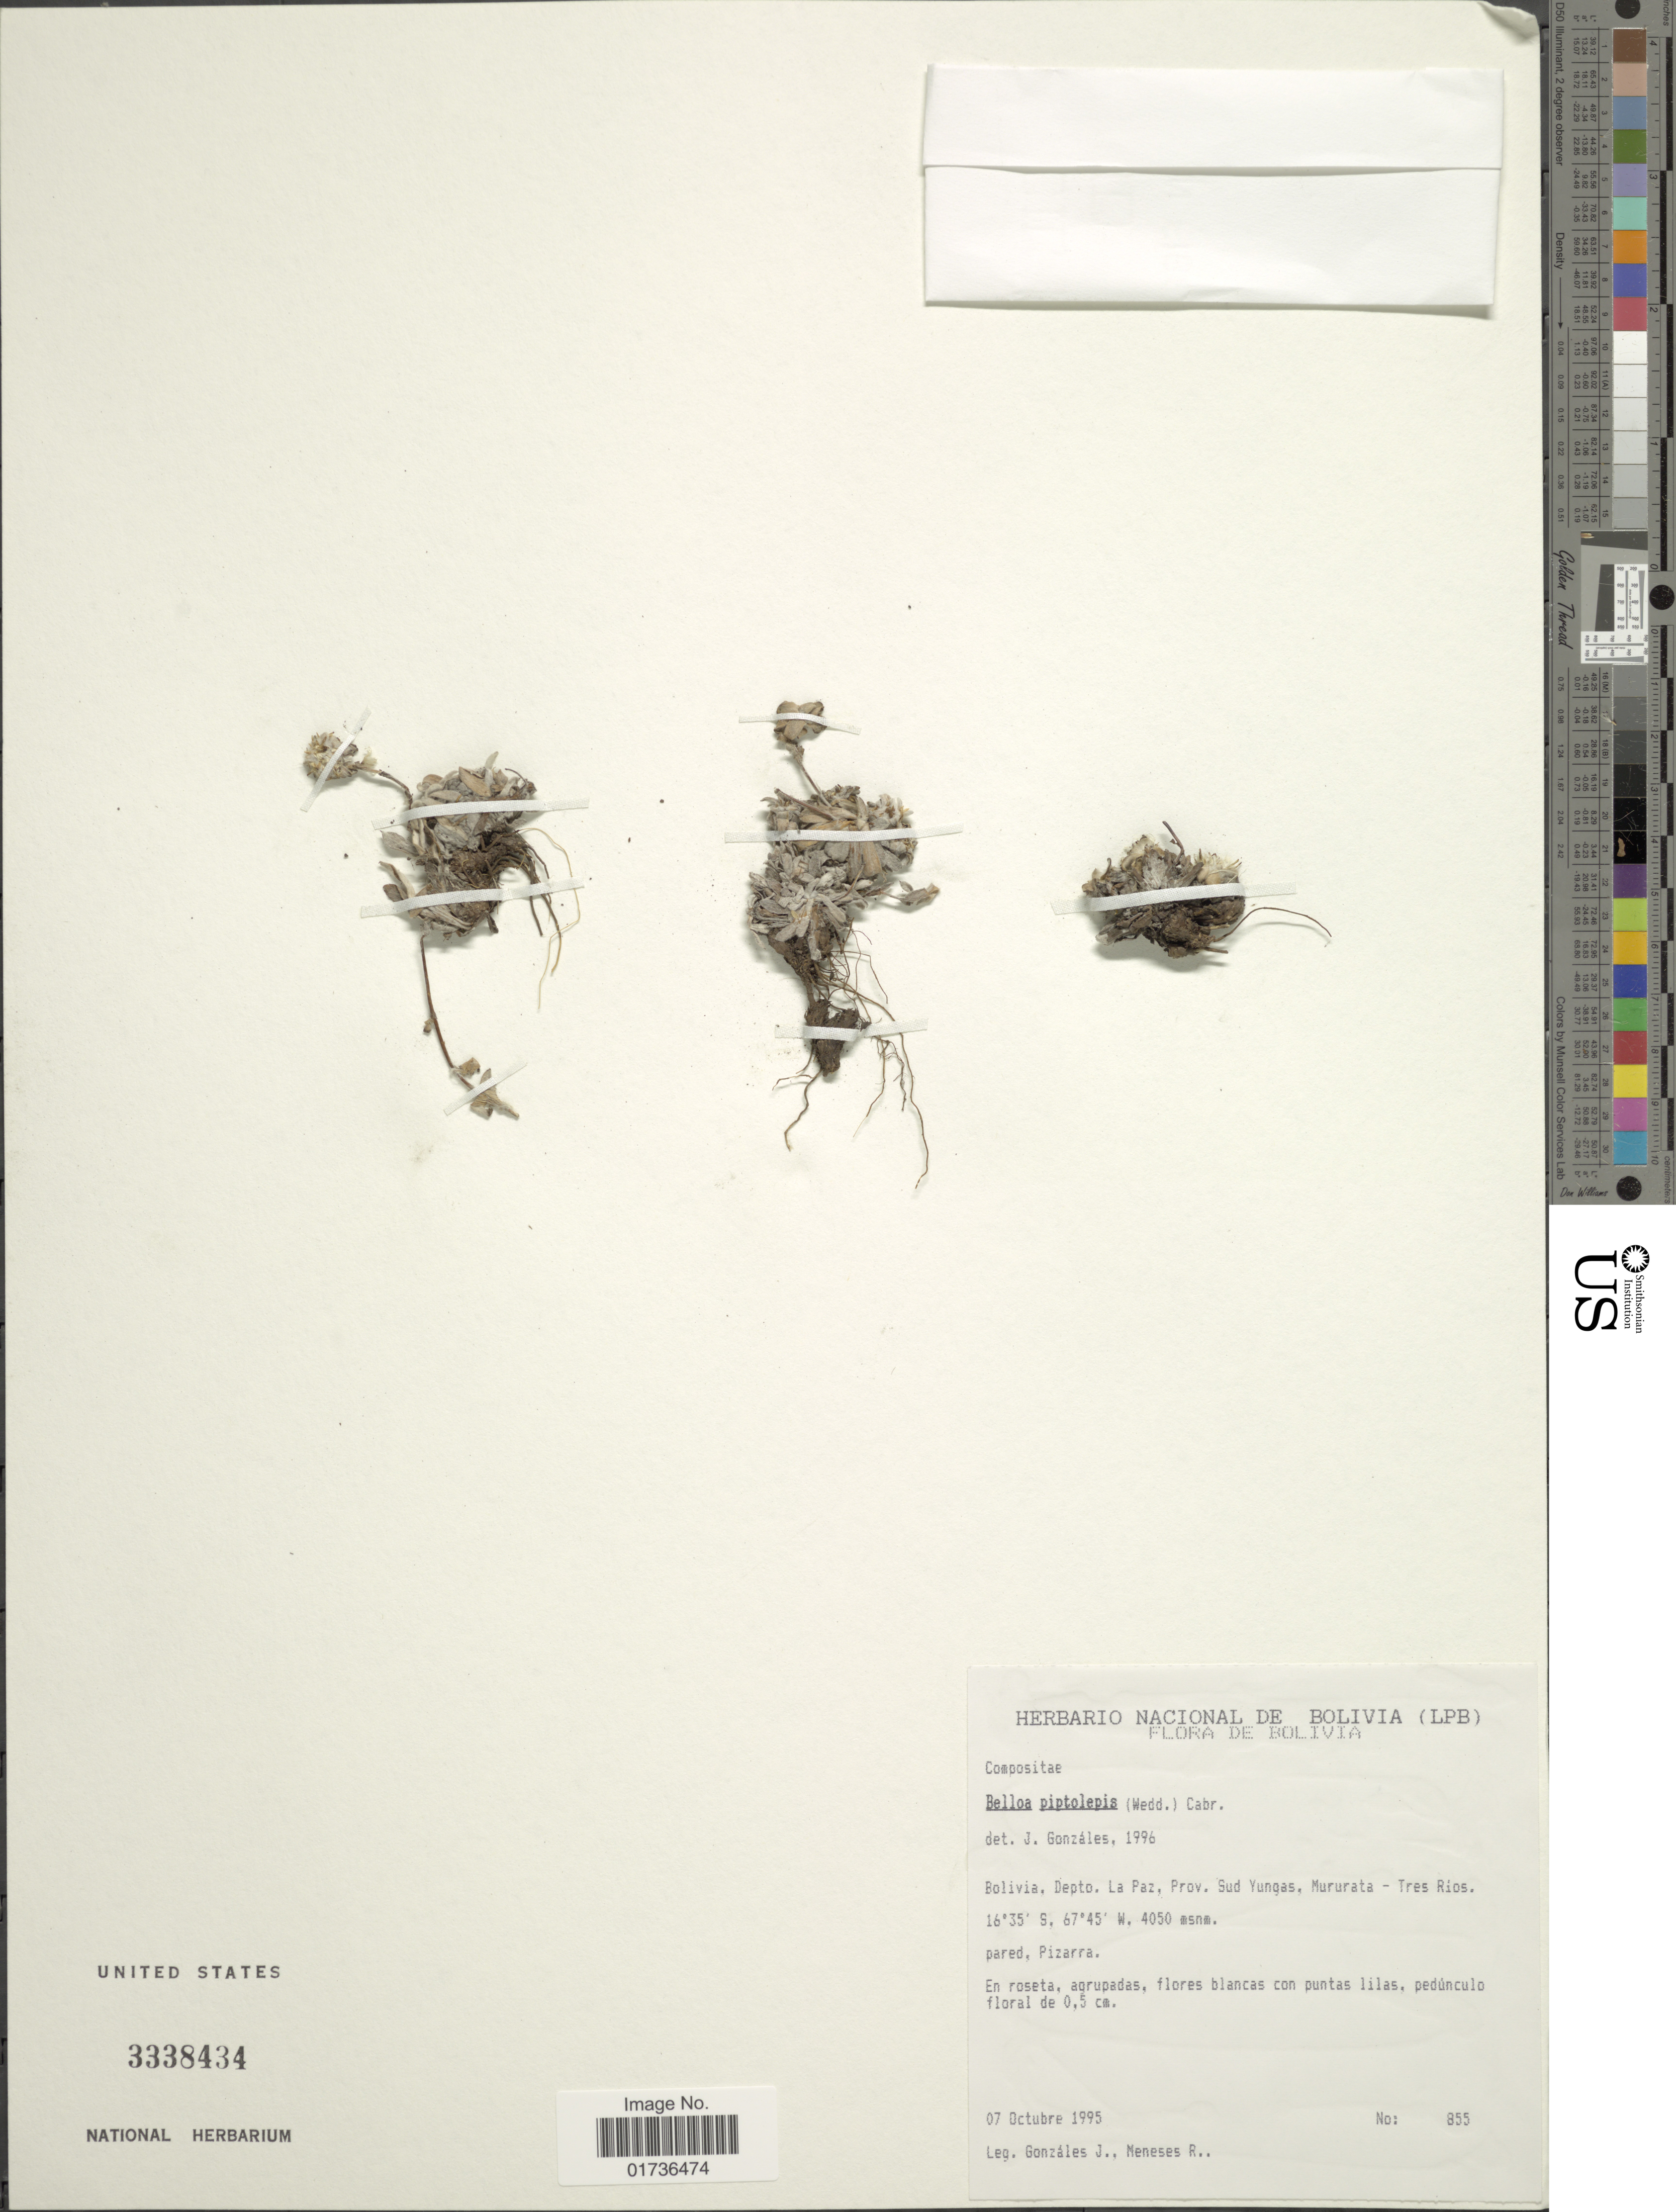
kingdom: Plantae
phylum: Tracheophyta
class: Magnoliopsida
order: Asterales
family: Asteraceae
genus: Mniodes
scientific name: Mniodes piptolepis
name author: (Wedd.) S.E. Freire et al.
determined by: Dillon, M. O.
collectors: J. Gonzales & R. I. Meneses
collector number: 855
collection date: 1995-10-07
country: Bolivia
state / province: La Paz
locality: Depto. La Paz, Prov. Sud Yungas, Mururata - Tres Rios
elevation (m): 4050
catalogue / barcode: US 3338434